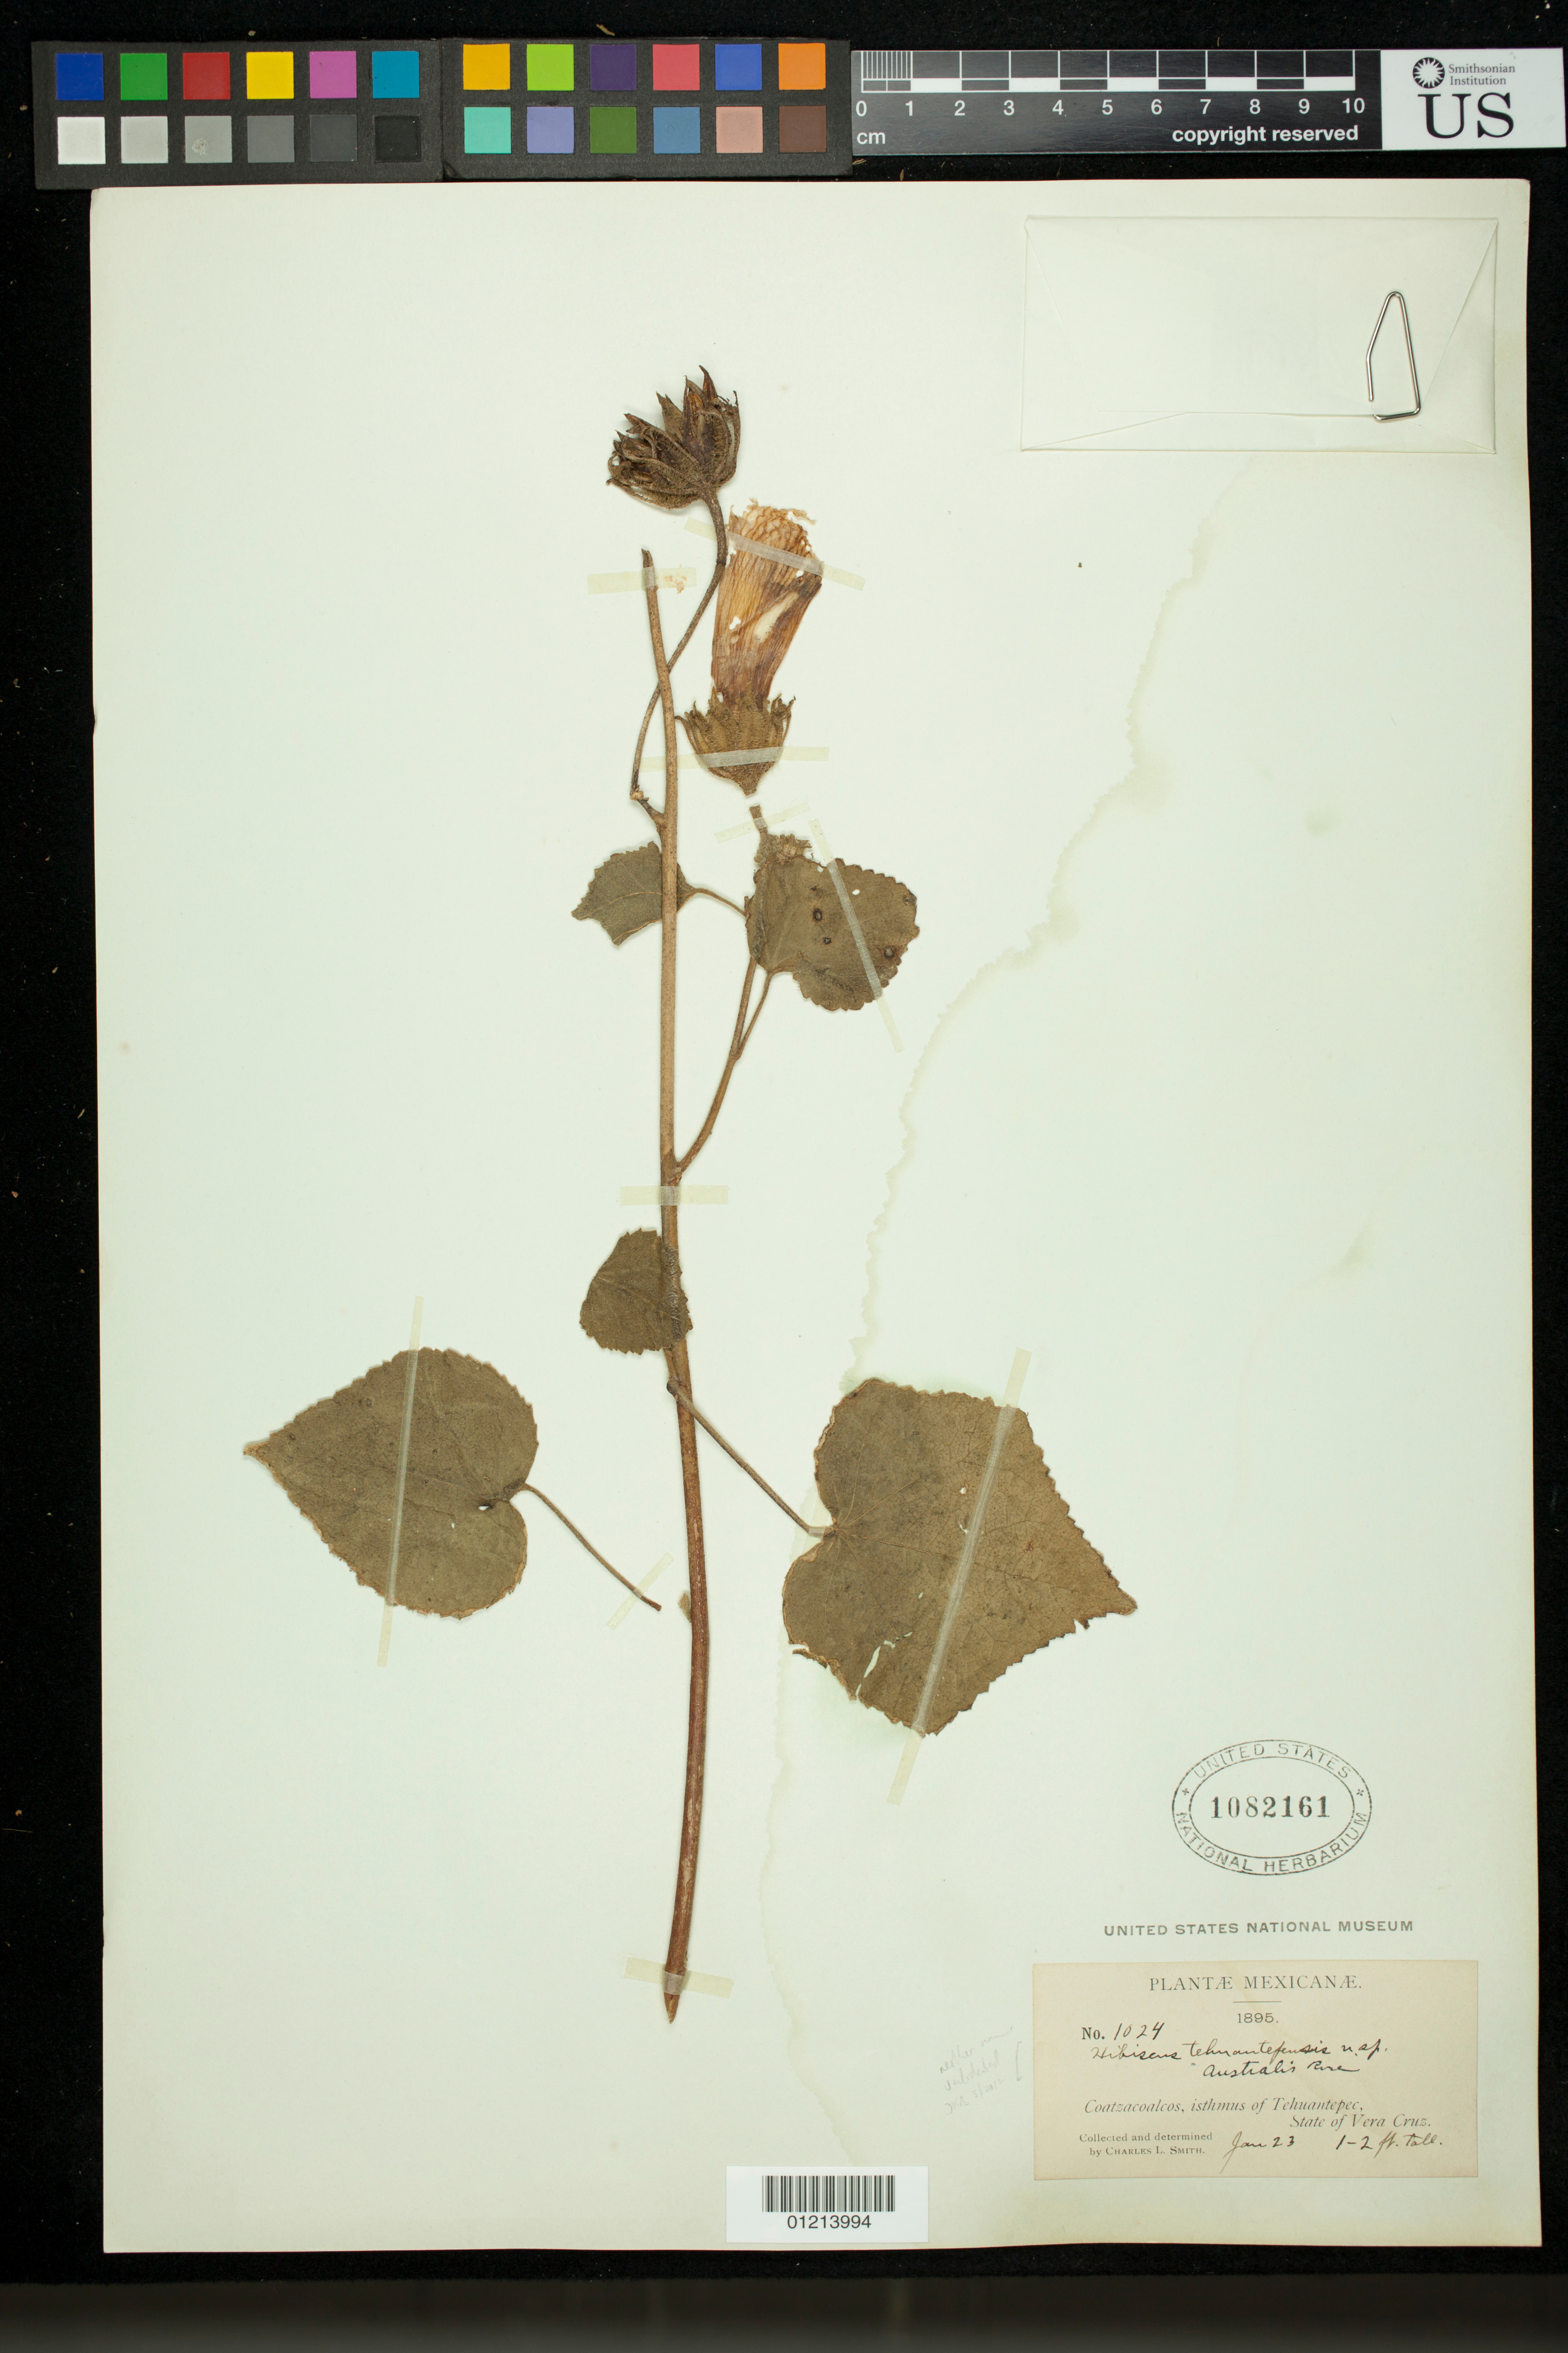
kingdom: Plantae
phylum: Tracheophyta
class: Magnoliopsida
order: Malvales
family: Malvaceae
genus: Sabdariffa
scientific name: Sabdariffa costata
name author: (A. Rich.) M.M. Hanes & R.L. Barrett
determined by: Dorr, Laurence J., Curator (BOT), Smithsonian Institution - National Museum of Natural History (UNITED STATES)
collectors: C. L. Smith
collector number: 1024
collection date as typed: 23 Jan 1895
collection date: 1895-01-23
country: Mexico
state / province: Veracruz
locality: Coatzacoalcos, isthmus of Tehuantepec, State of Vera Cruz.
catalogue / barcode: US 1082161